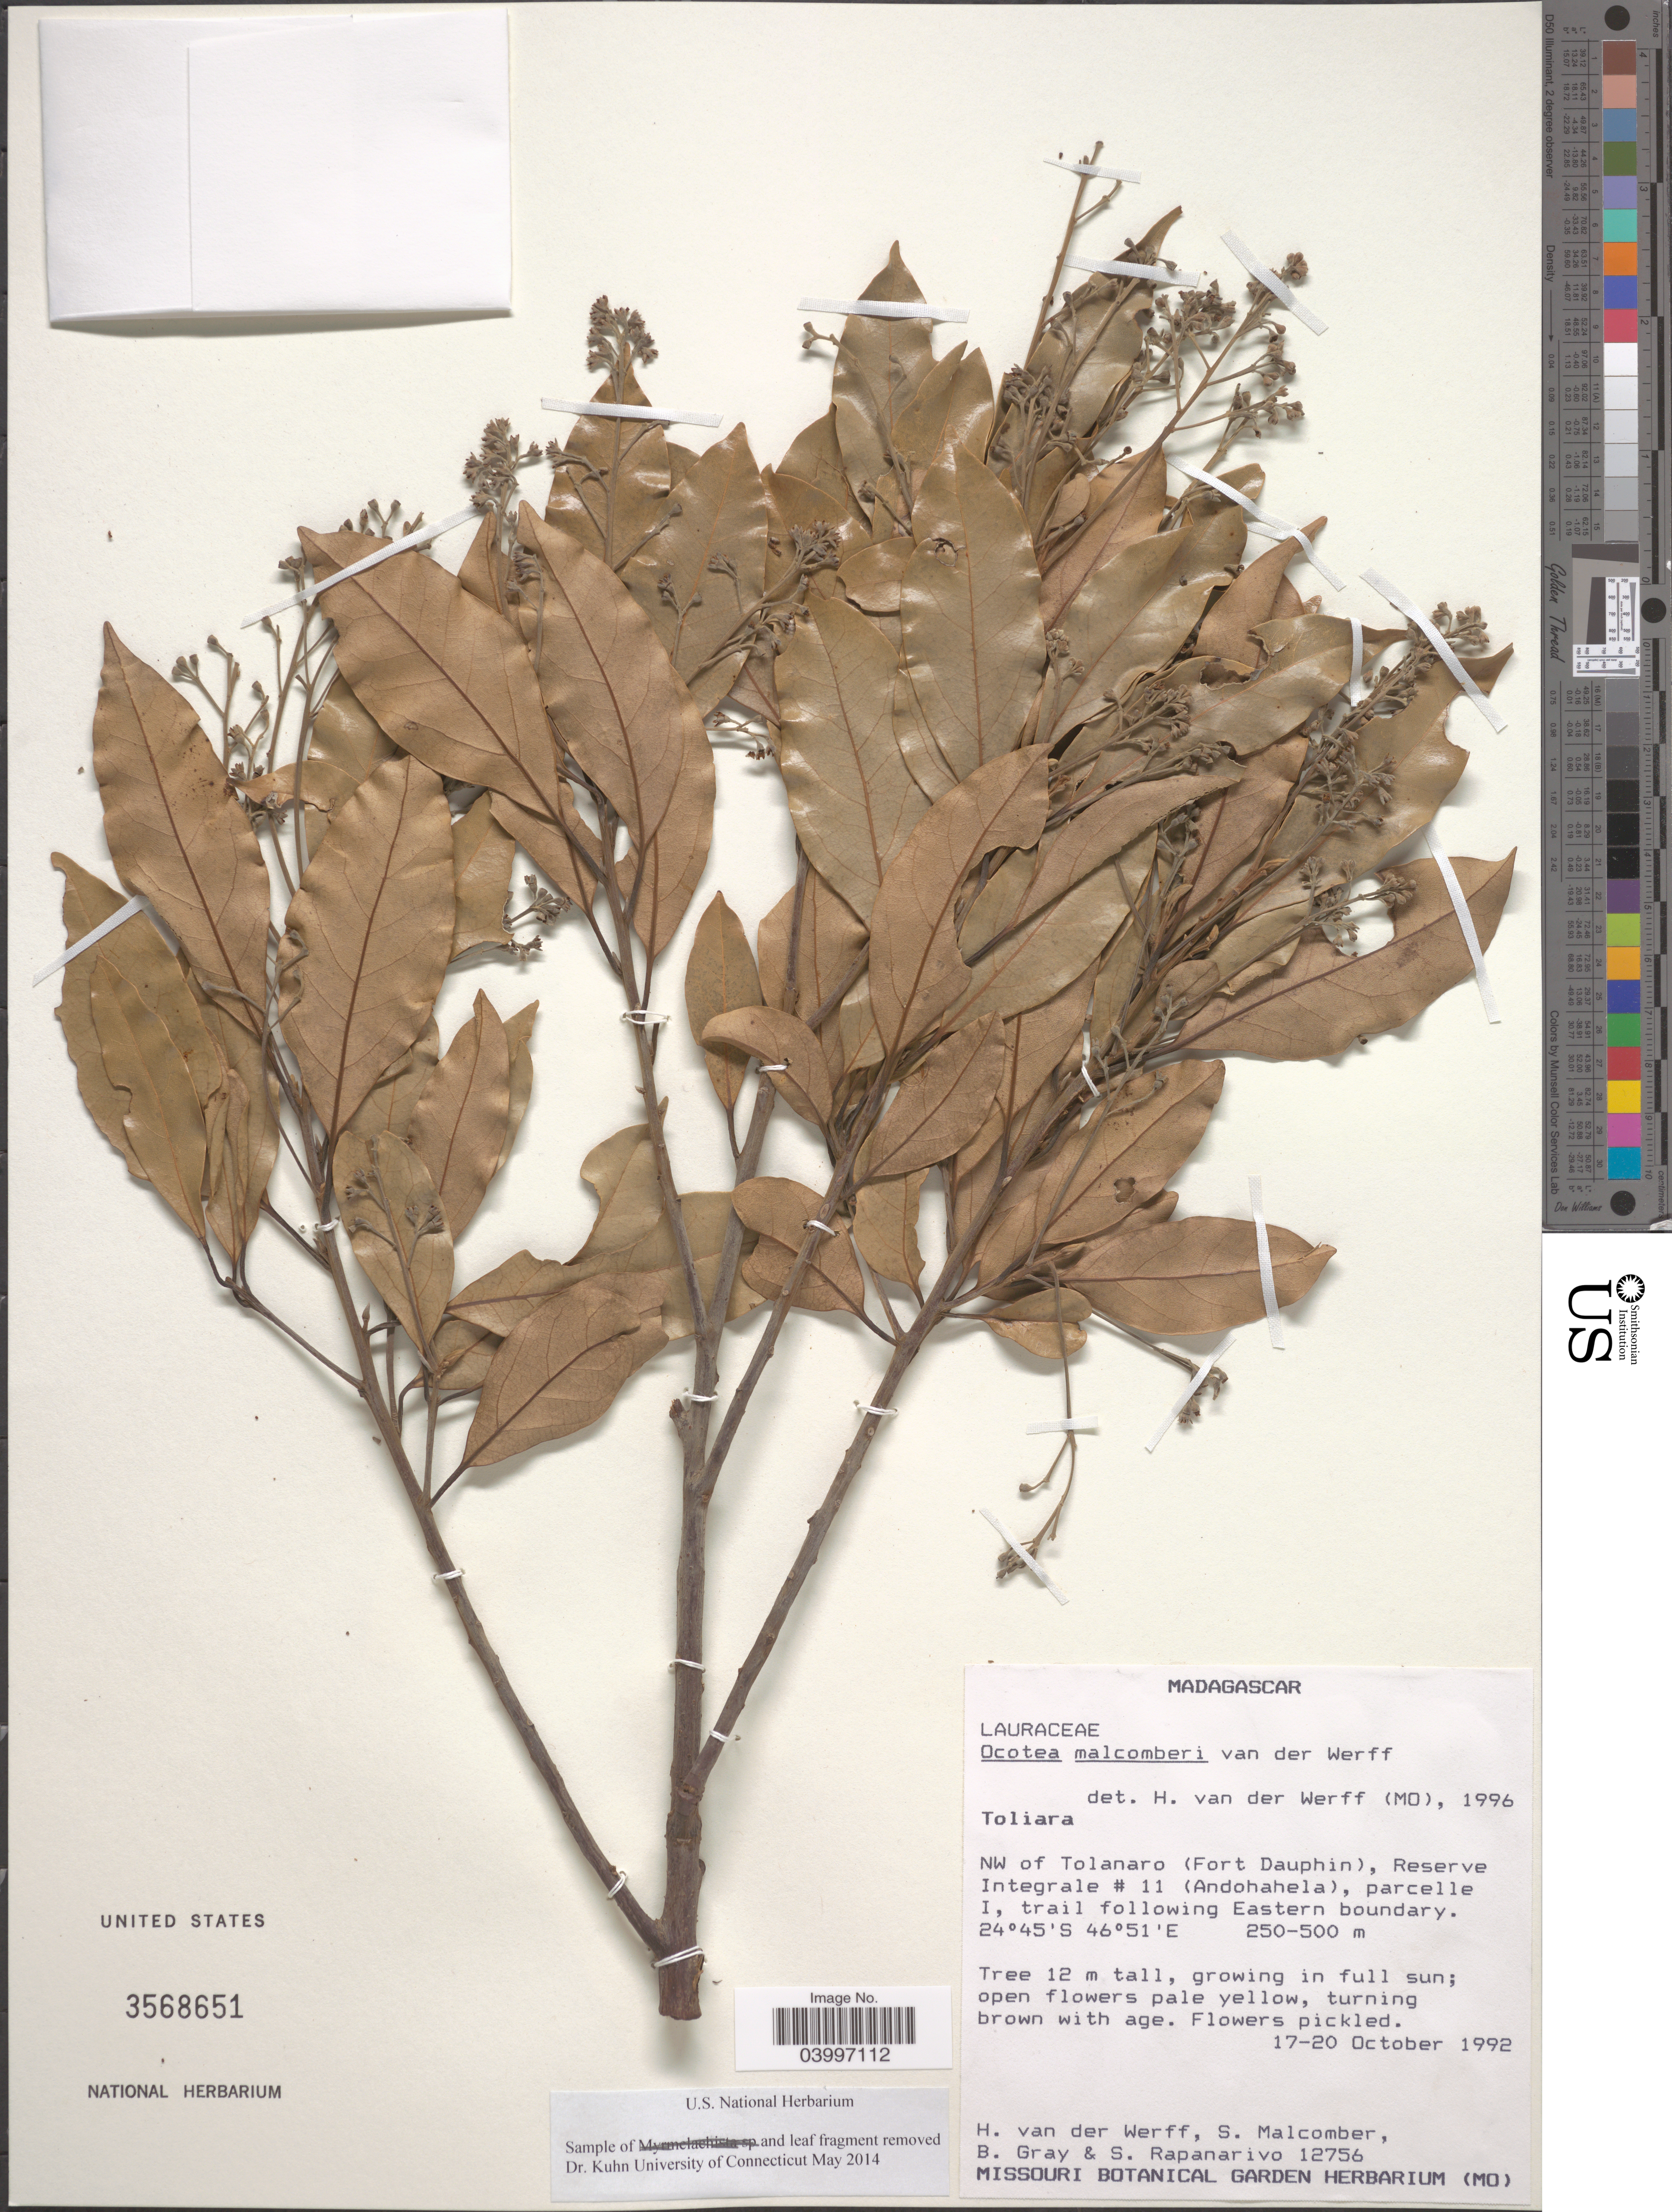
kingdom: Plantae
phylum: Tracheophyta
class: Magnoliopsida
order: Laurales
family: Lauraceae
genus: Ocotea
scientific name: Ocotea malcomberi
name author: (Nees) van der Werff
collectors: H. van der Werff, S. T. Malcomber, B. Gray & S. Rapanarivo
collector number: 12756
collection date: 1992-10-17/1992-10-20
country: Madagascar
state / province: Anosy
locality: NW of Tolanaro (Fort Dauphin), Reserve Integrale # 11 (Andohahela), parcelle I, trail following Eastern boundary.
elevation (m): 250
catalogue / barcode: US 3568651